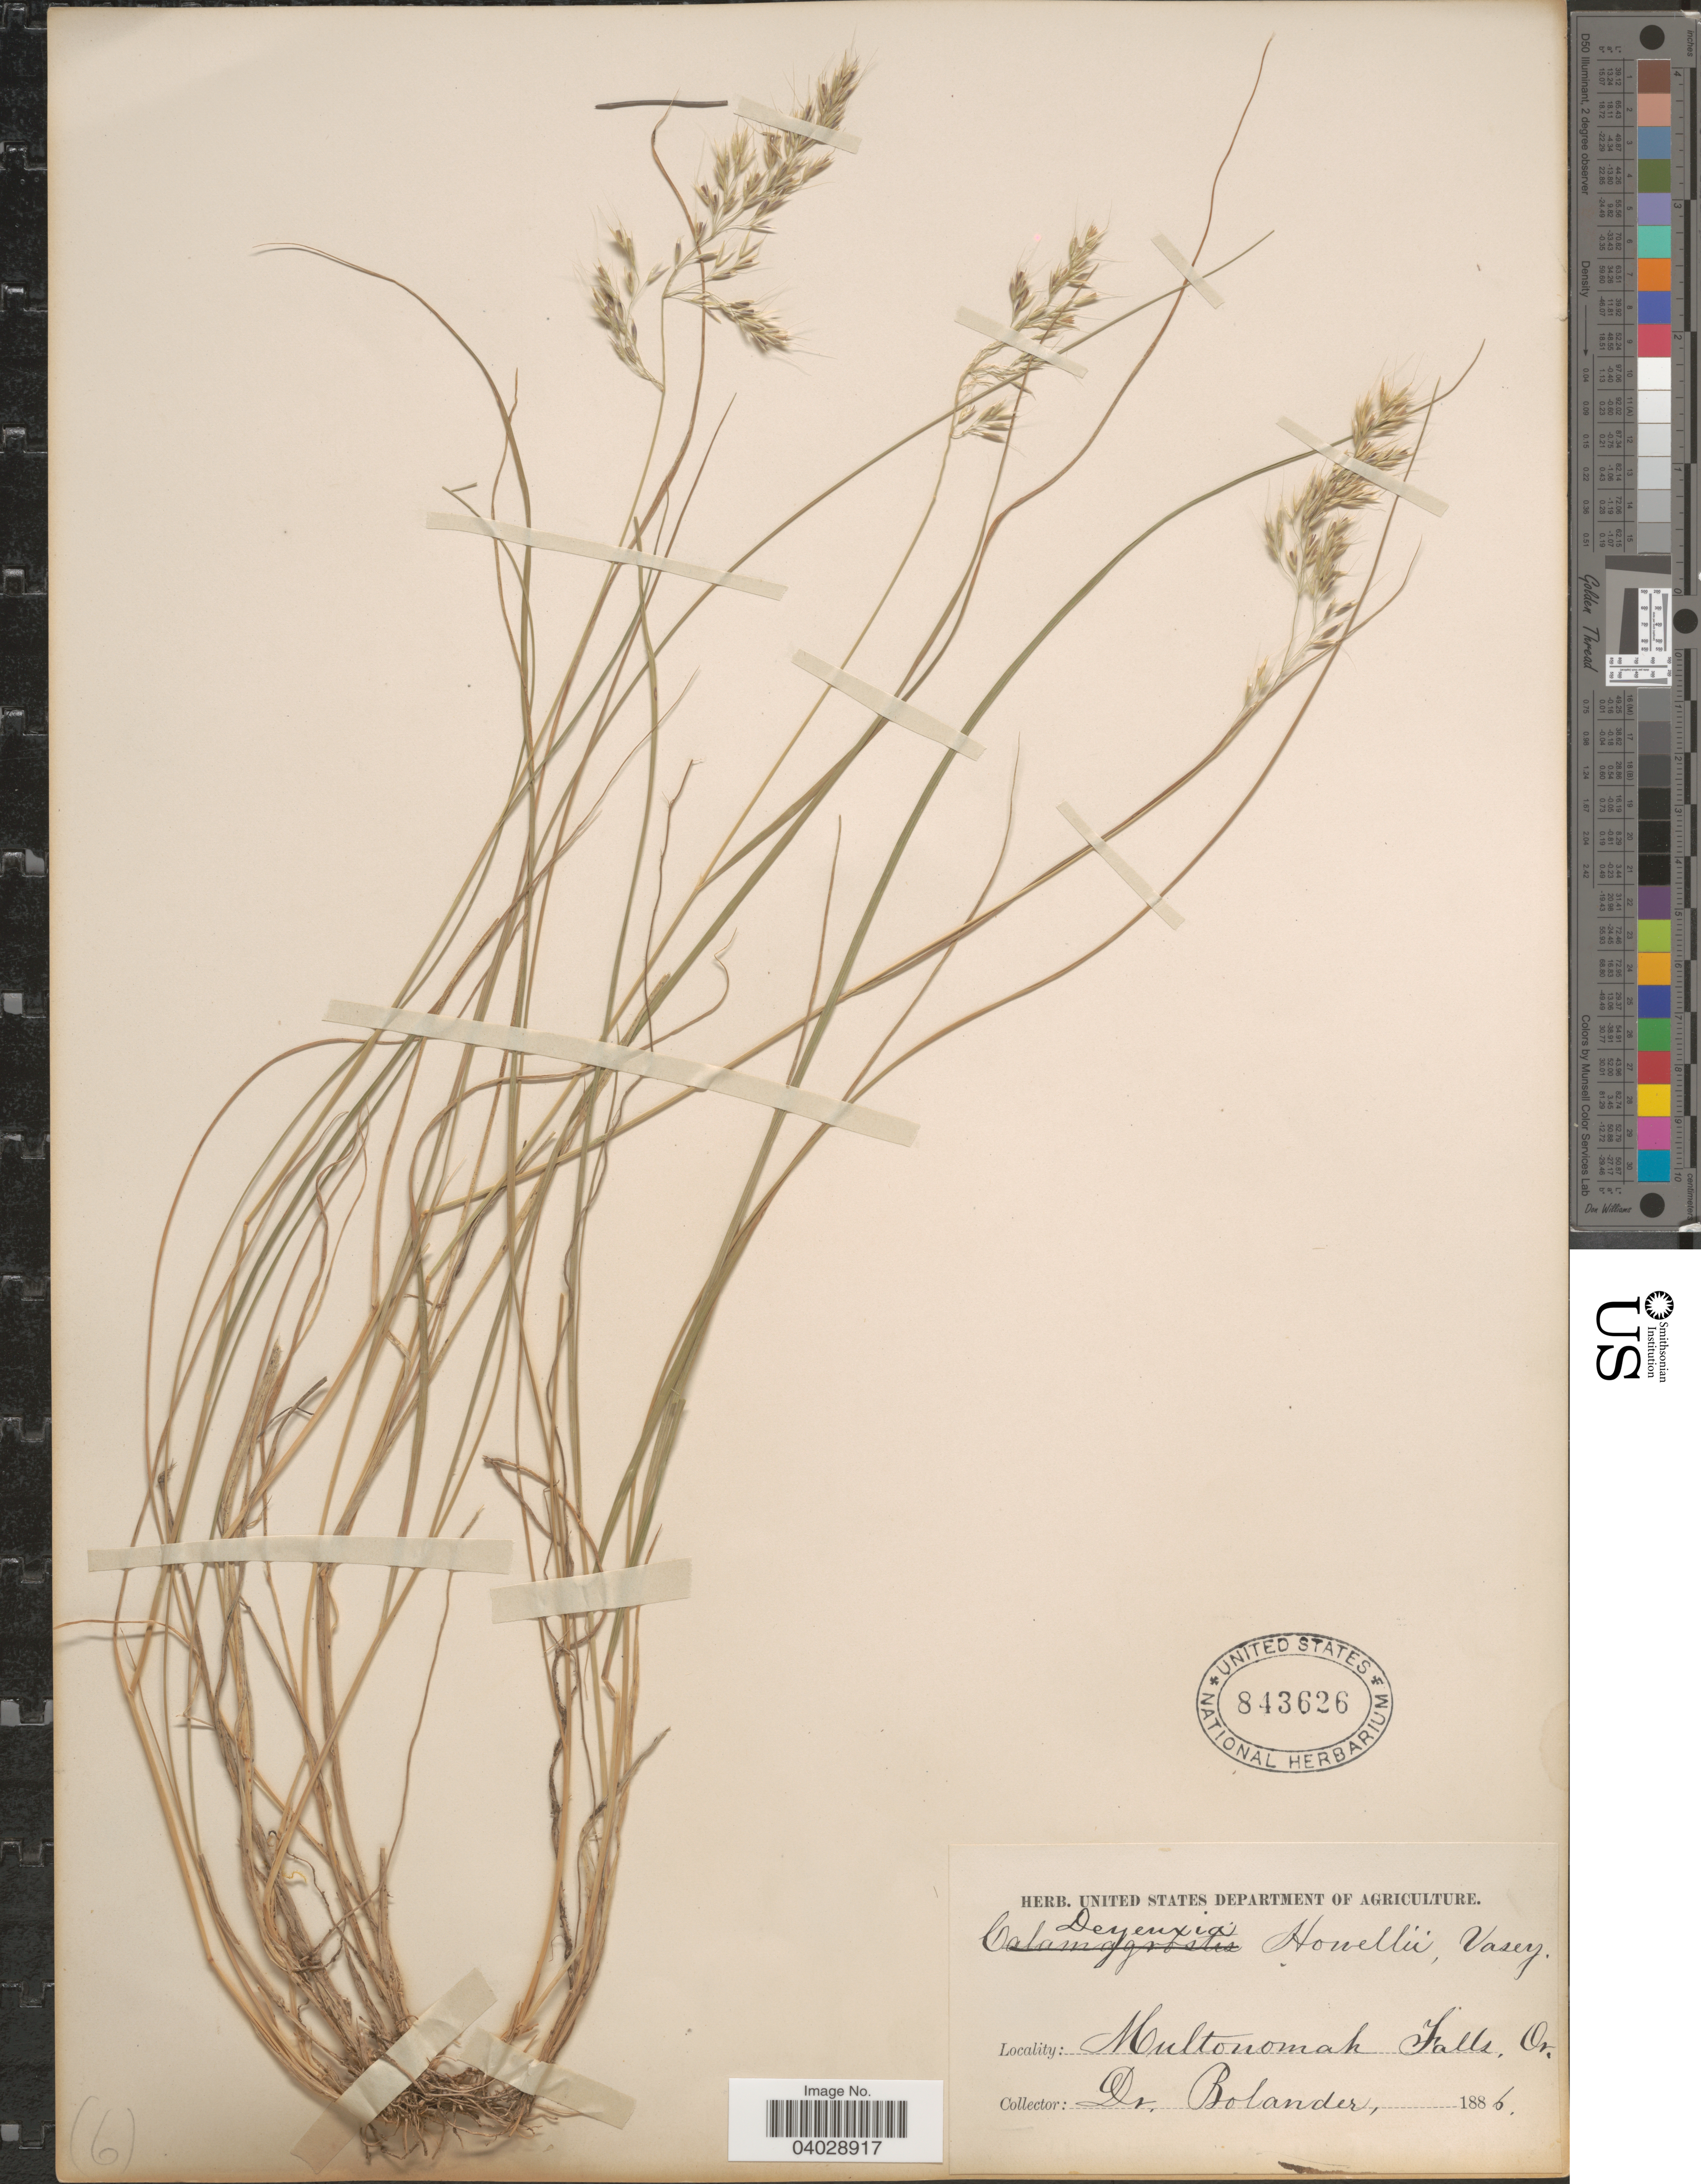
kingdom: Plantae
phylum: Tracheophyta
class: Liliopsida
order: Poales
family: Poaceae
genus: Calamagrostis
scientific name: Calamagrostis howellii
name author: Vasey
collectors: -. Bolander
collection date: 1886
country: United States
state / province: Oregon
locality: Multonomah Falls.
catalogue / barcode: US 843626